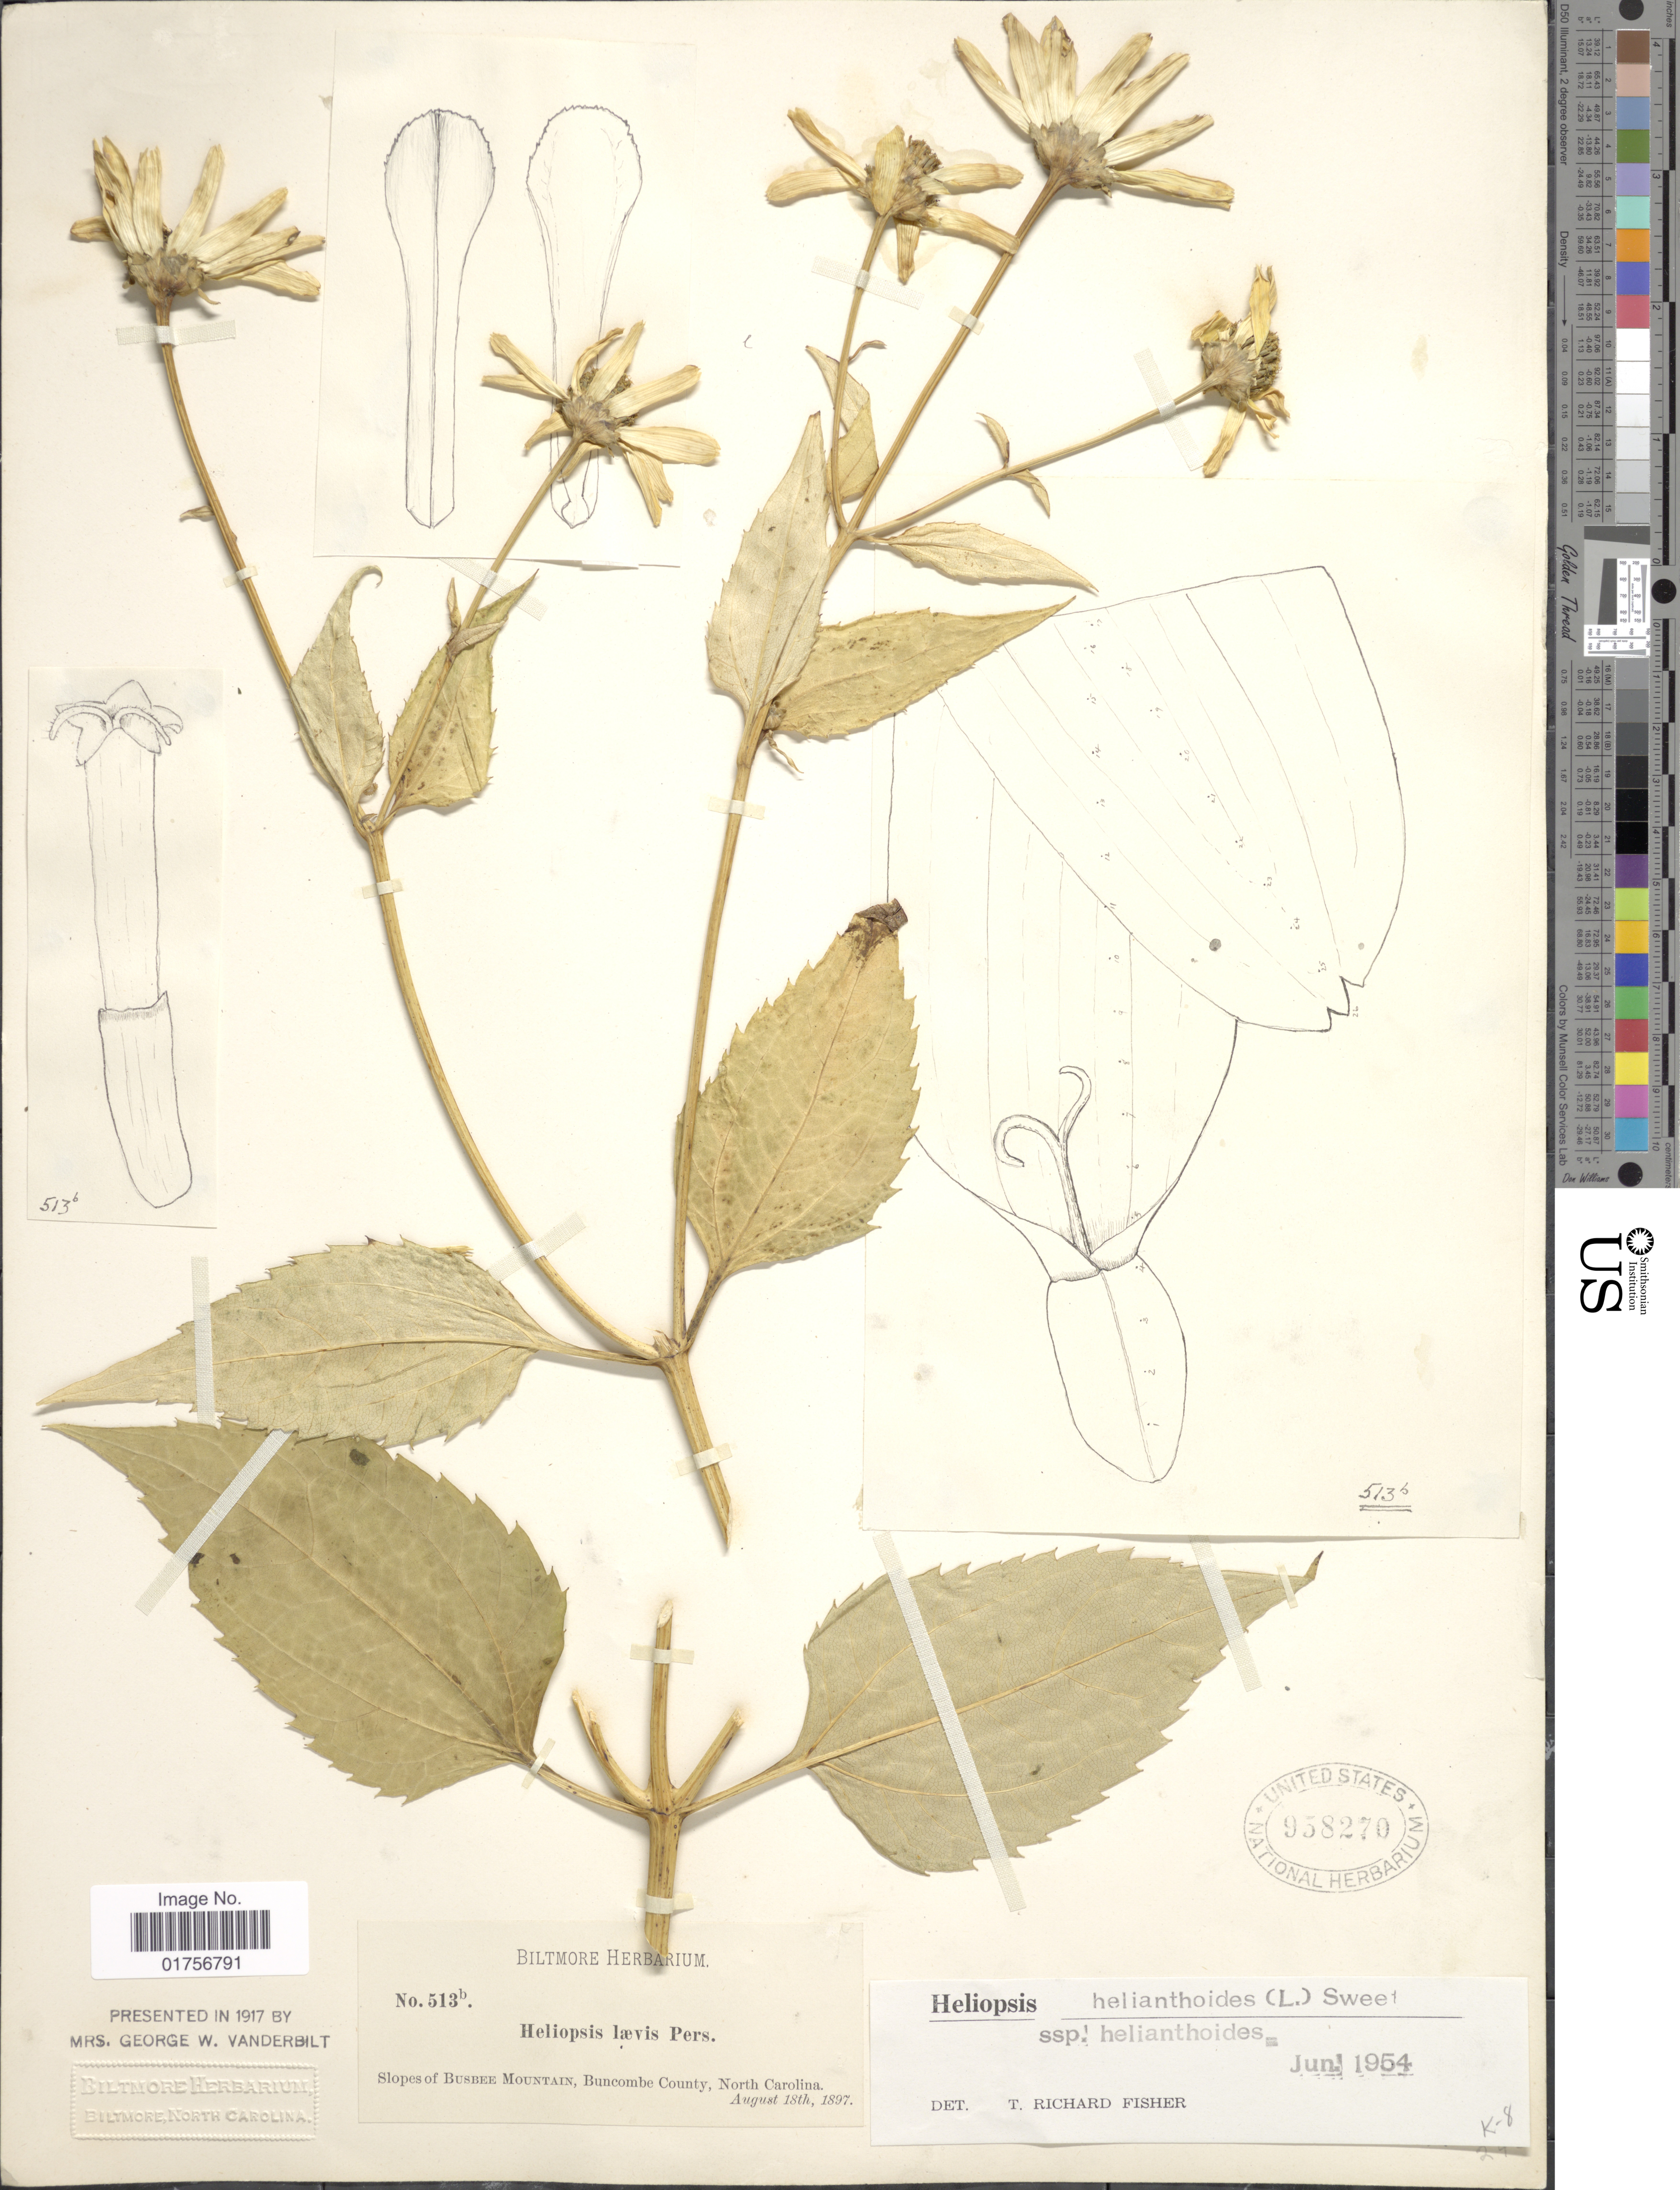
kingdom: Plantae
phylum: Tracheophyta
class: Magnoliopsida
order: Asterales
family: Asteraceae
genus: Heliopsis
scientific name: Heliopsis helianthoides subsp. helianthoides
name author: (L.) Sweet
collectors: ex herb. Biltmore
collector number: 513b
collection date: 1897-08-18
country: United States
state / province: North Carolina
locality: Slopes of Busbee Mountain, Buncombe County, North Carolina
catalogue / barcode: US 958270